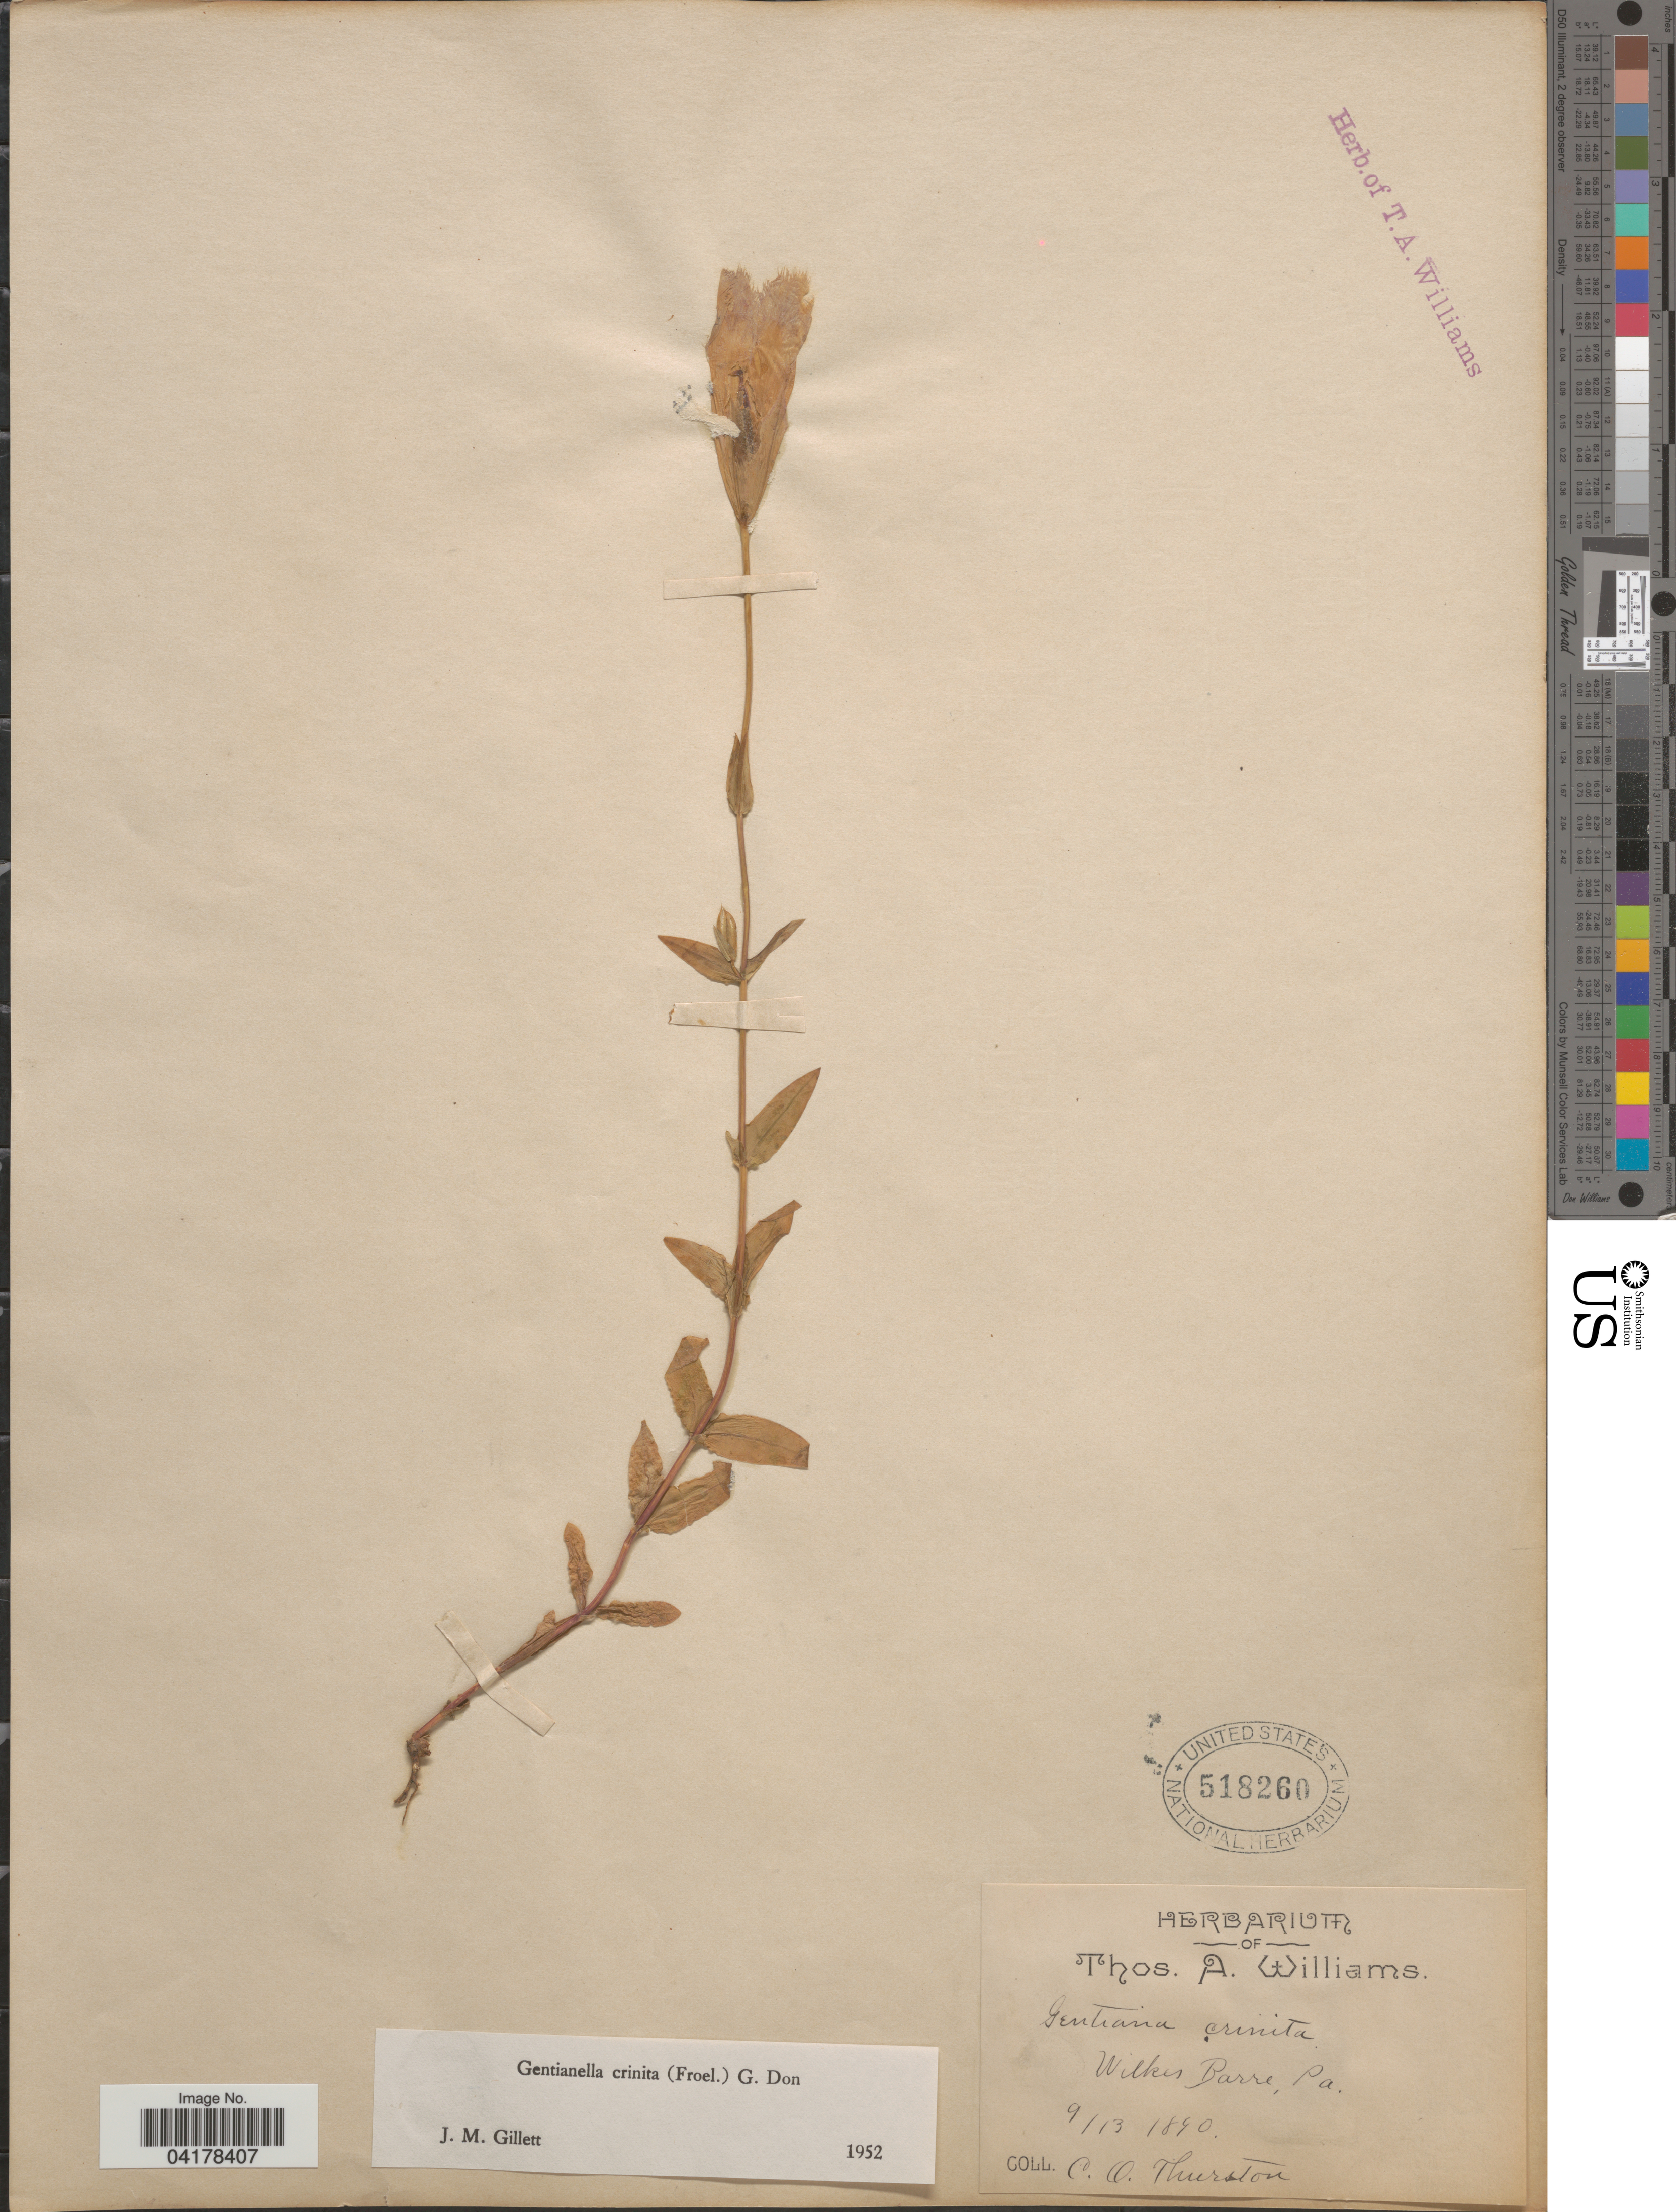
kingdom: Plantae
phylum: Tracheophyta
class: Magnoliopsida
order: Gentianales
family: Gentianaceae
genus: Gentianella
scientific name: Gentianella crinita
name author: (Froel.) G. Don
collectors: C. Thurston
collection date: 1890-09-13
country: United States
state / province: Pennsylvania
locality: Wilkes Barre.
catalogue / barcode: US 518260